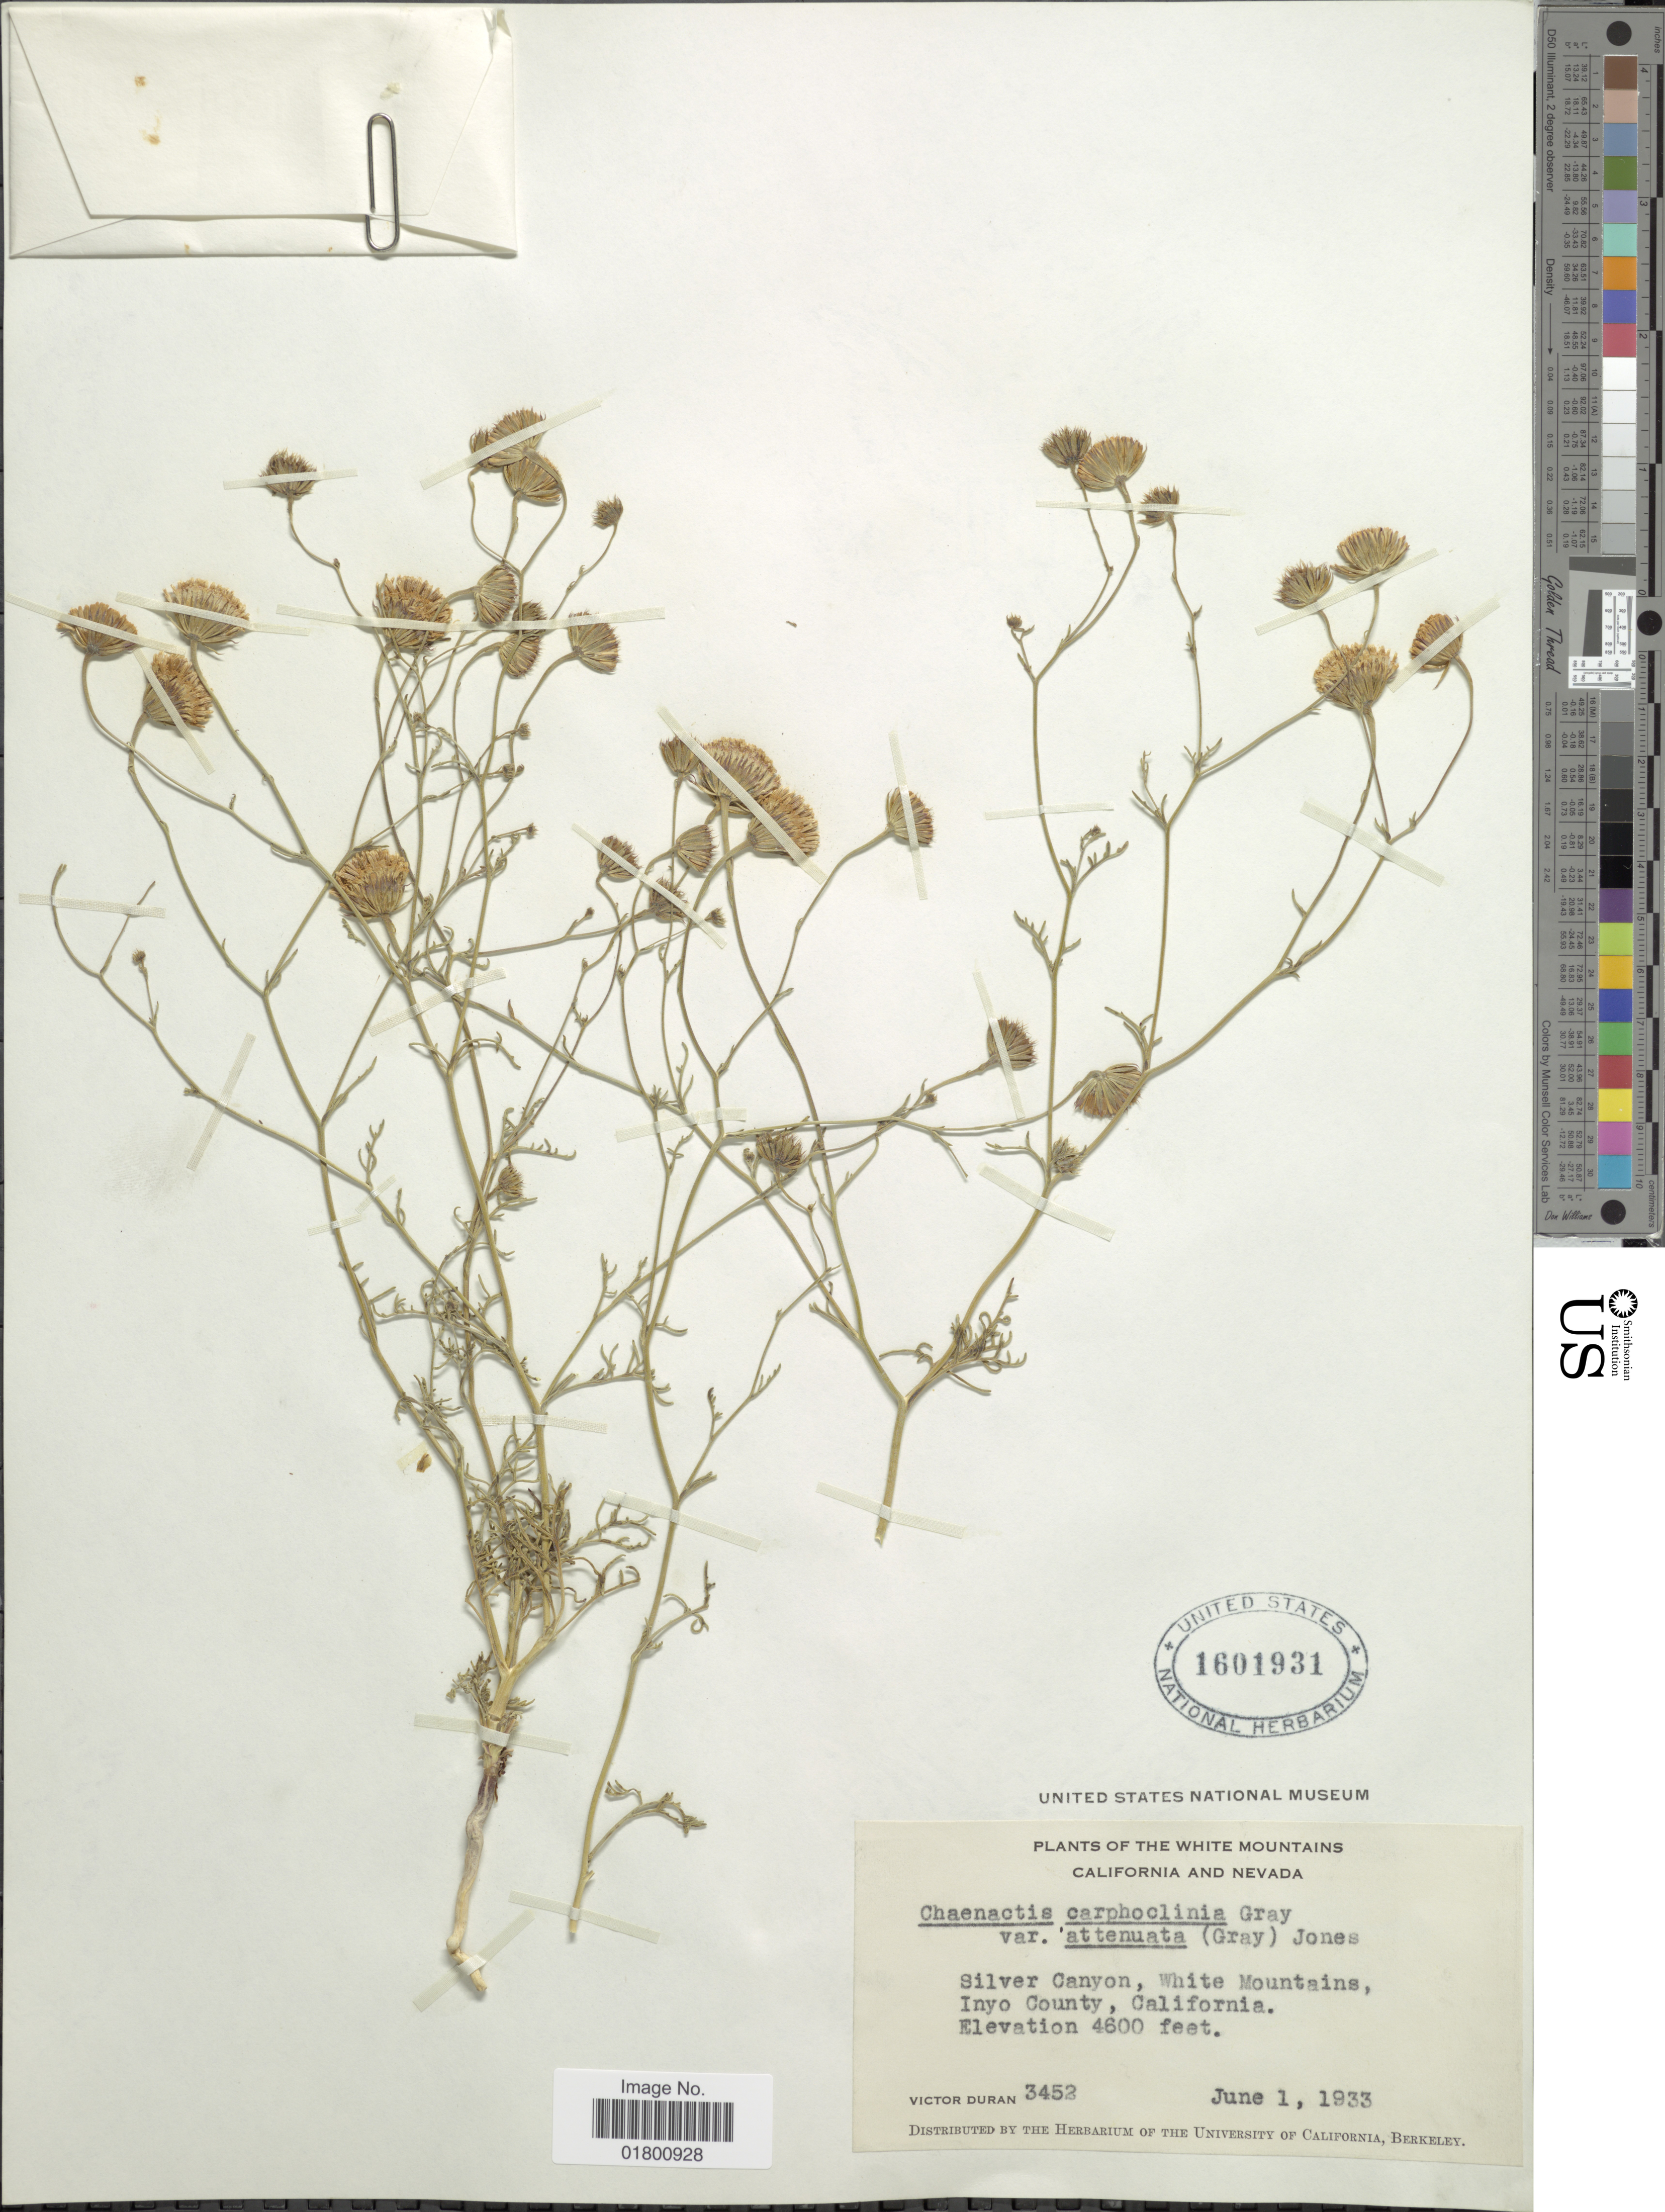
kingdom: Plantae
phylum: Tracheophyta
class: Magnoliopsida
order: Asterales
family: Asteraceae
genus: Chaenactis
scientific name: Chaenactis carphoclinia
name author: A. Gray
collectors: V. Duran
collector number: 3452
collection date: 1933-06-01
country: United States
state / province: California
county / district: Inyo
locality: White Mountains, California and Nevada, Silver Canyon, White Mountains, Inyo County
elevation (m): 1402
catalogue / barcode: US 1601931